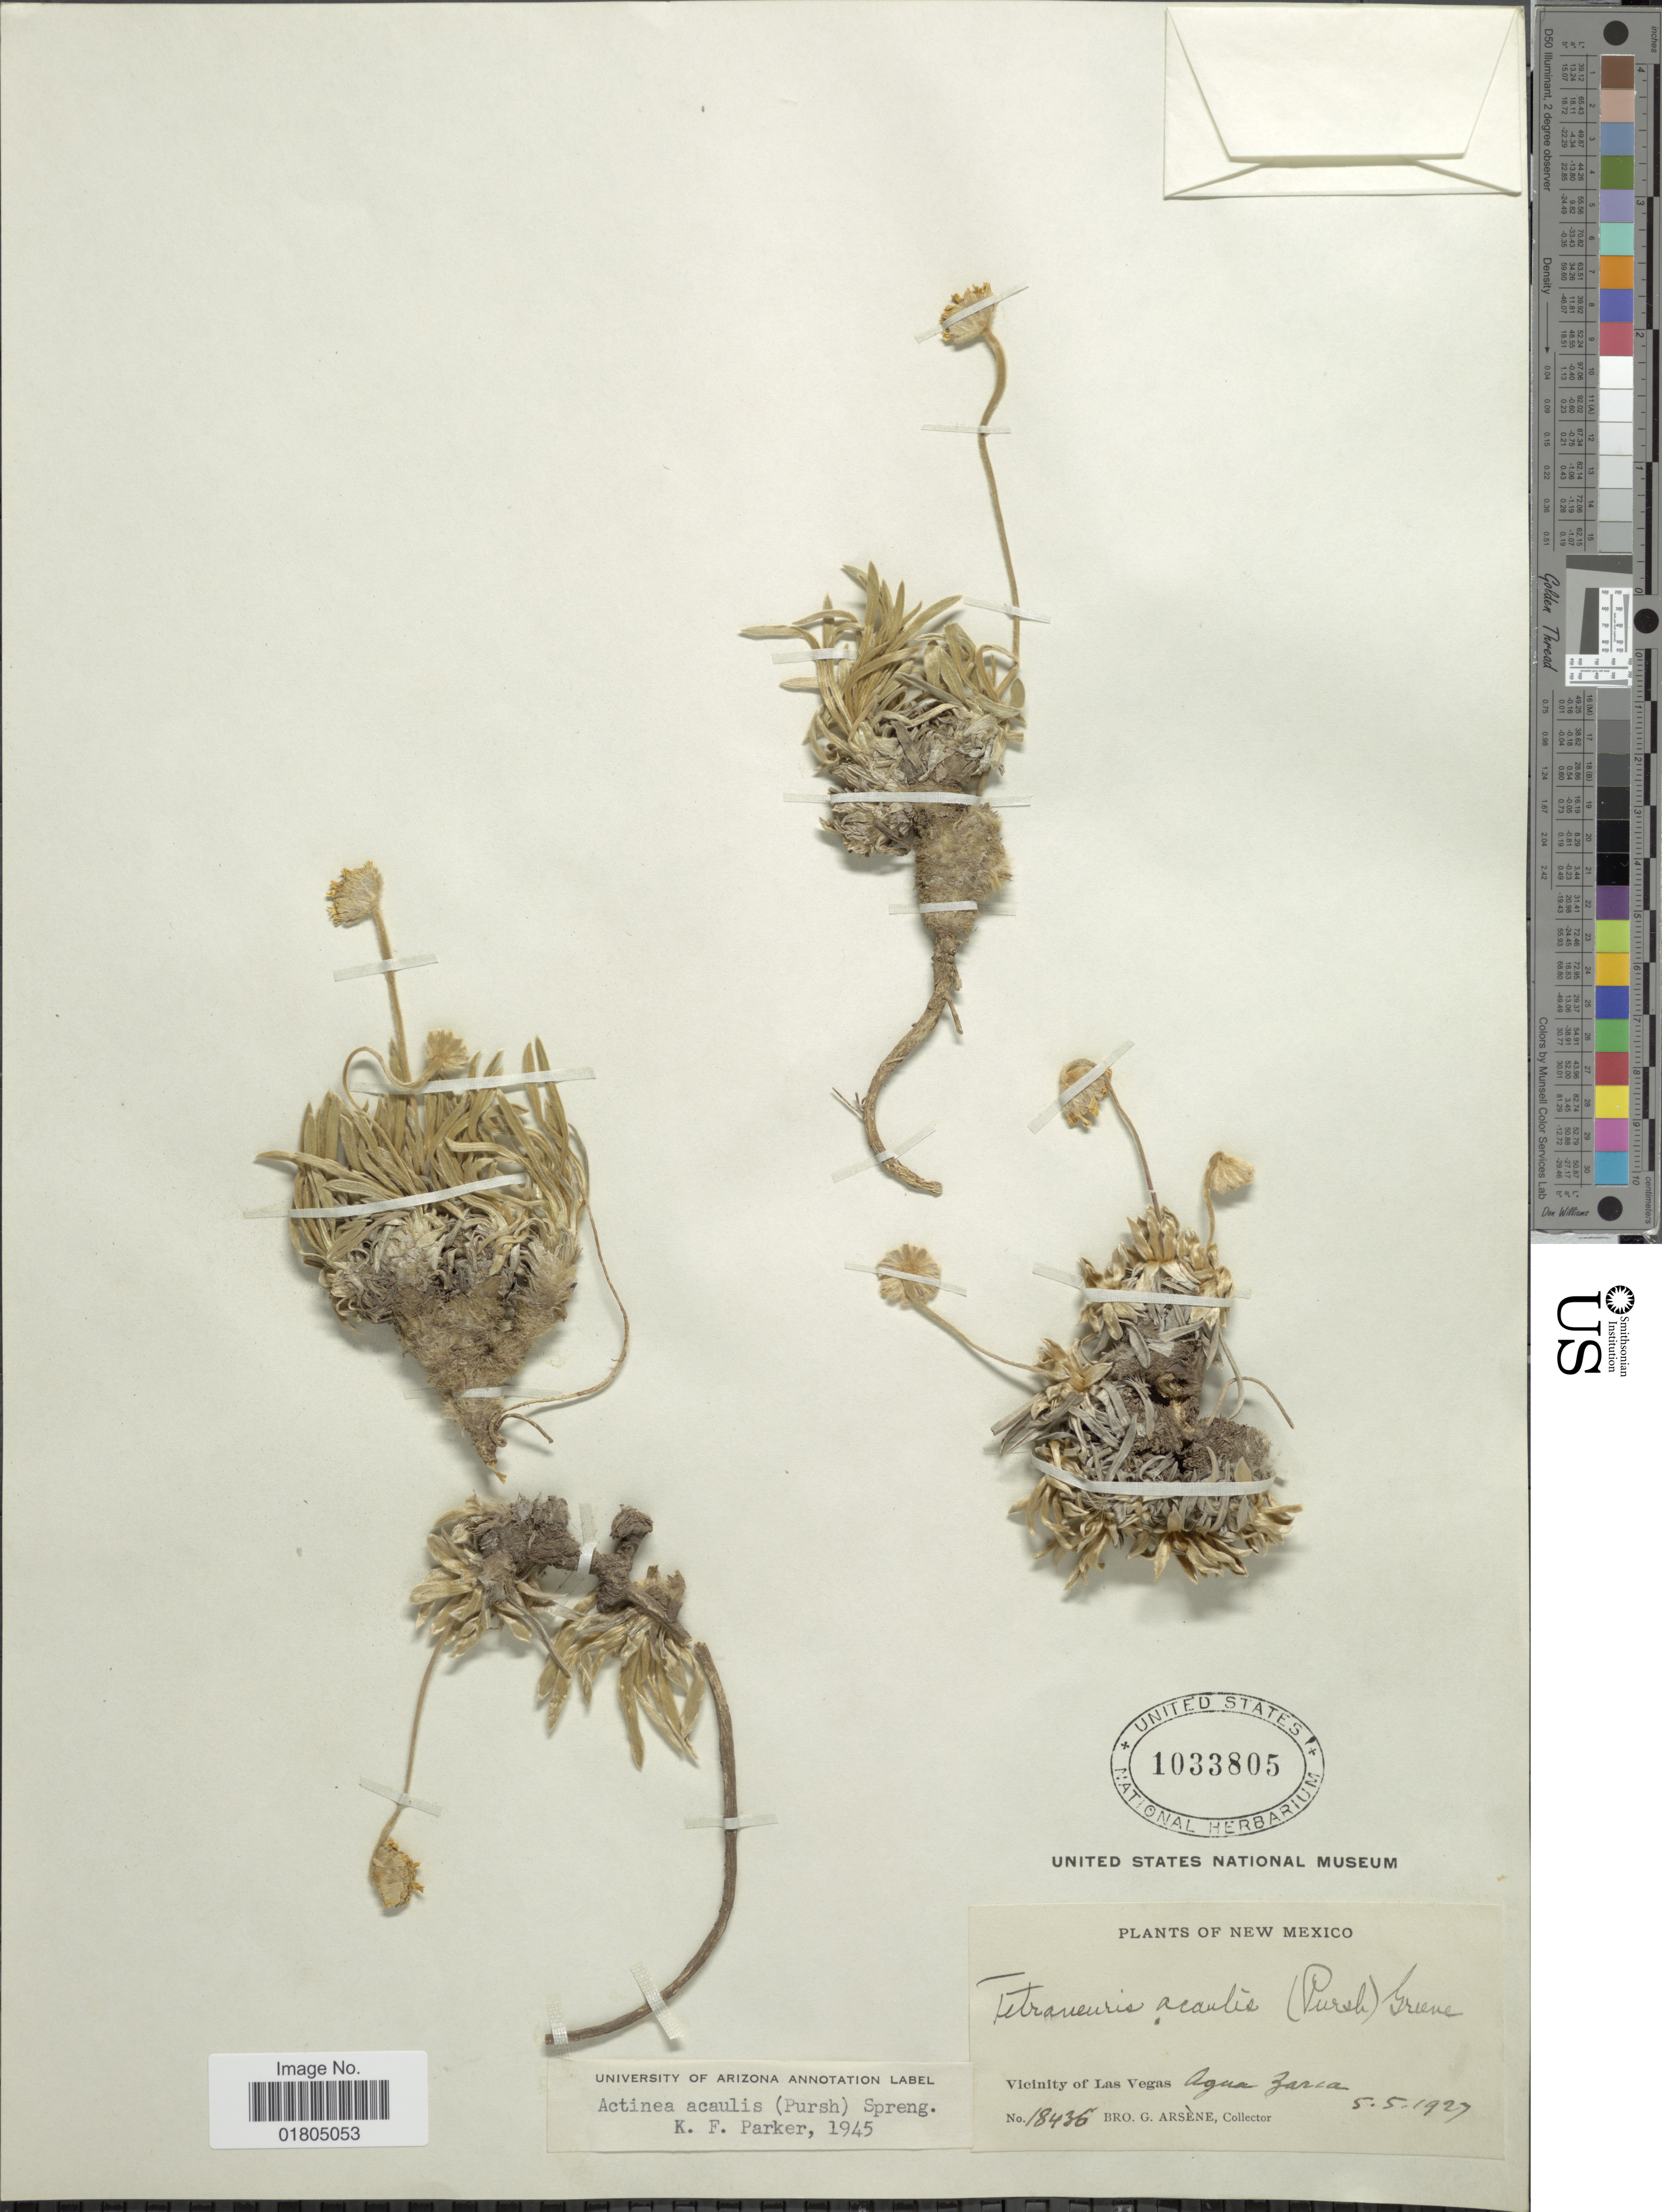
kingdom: Plantae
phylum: Tracheophyta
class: Magnoliopsida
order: Asterales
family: Asteraceae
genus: Actinea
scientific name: Actinea acaulis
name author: (Pursh) Spreng.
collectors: Bro. G. Arsène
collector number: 18436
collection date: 1927-05-05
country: United States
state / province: New Mexico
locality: Vicinity of Las Vegas, Agua Zarca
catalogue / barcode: US 1033805